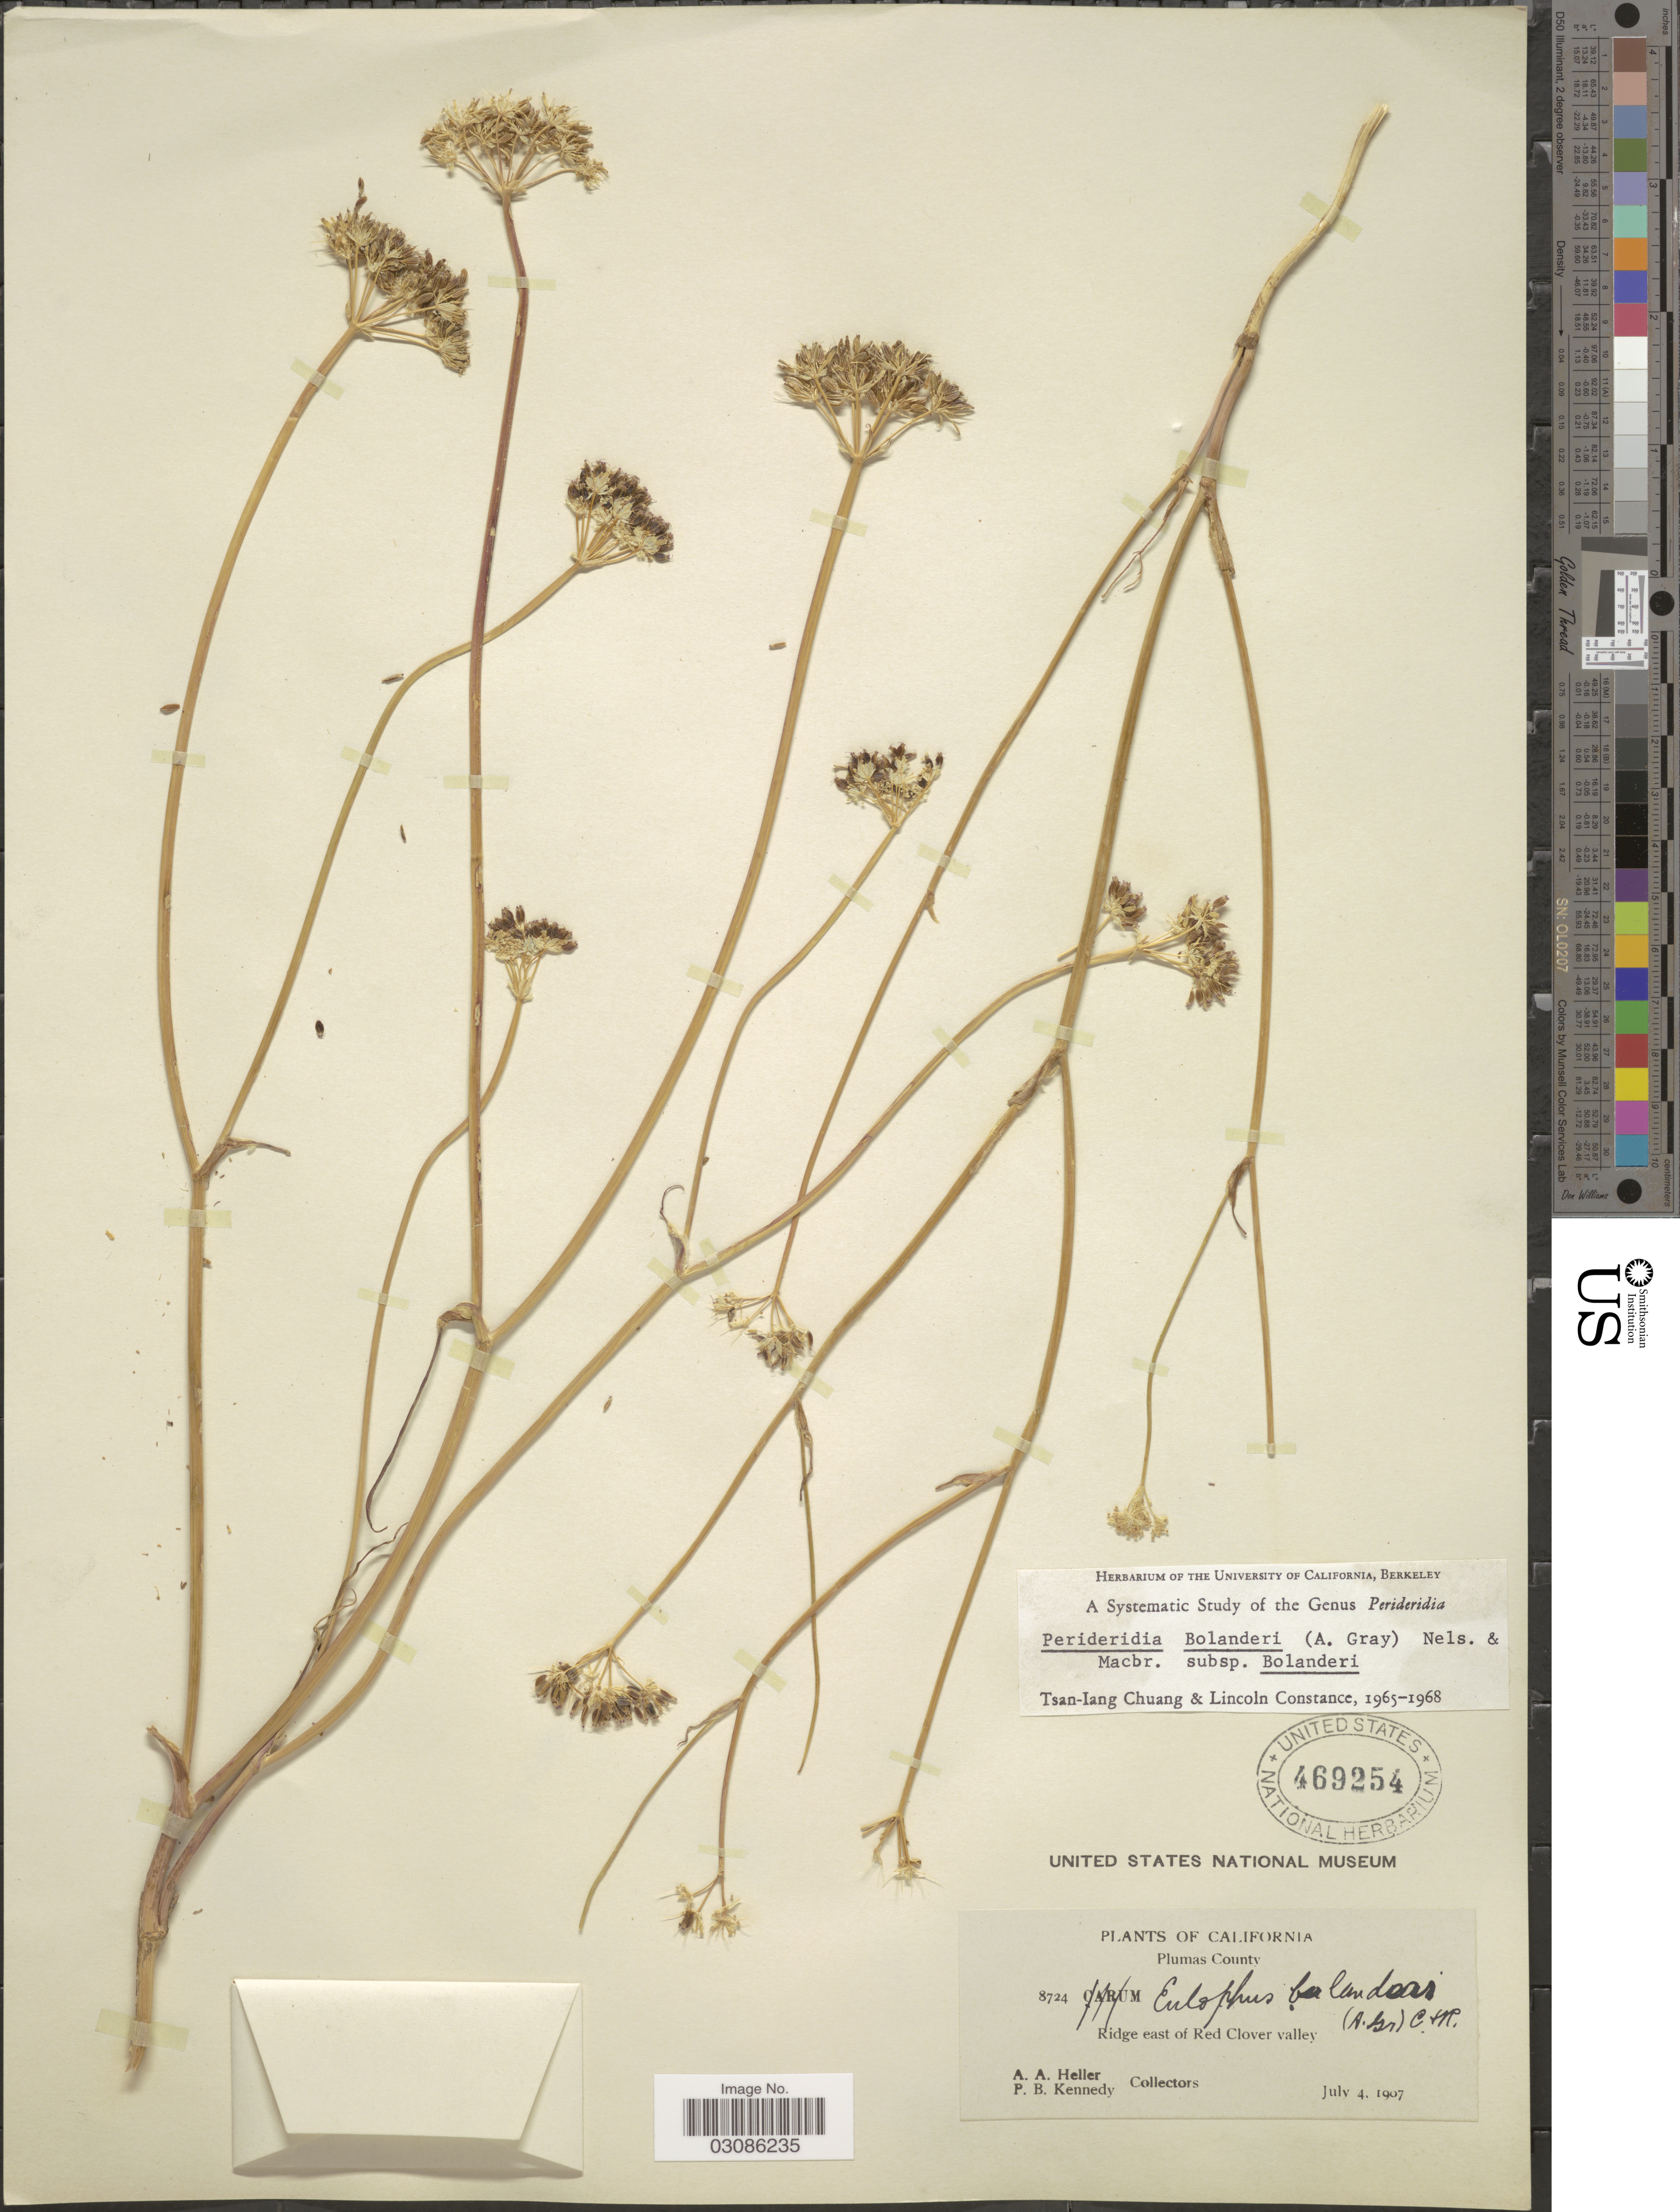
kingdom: Plantae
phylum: Tracheophyta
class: Magnoliopsida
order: Apiales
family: Apiaceae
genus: Perideridia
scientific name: Perideridia bolanderi subsp. bolanderi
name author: (A. Gray) A. Nelson & J.F. Macbr.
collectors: A. A. Heller & P. B. Kennedy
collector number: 8724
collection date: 1907-07-04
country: United States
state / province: California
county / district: Plumas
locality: Plumas County, Ridge east of Red Clover valley.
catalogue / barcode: US 469254